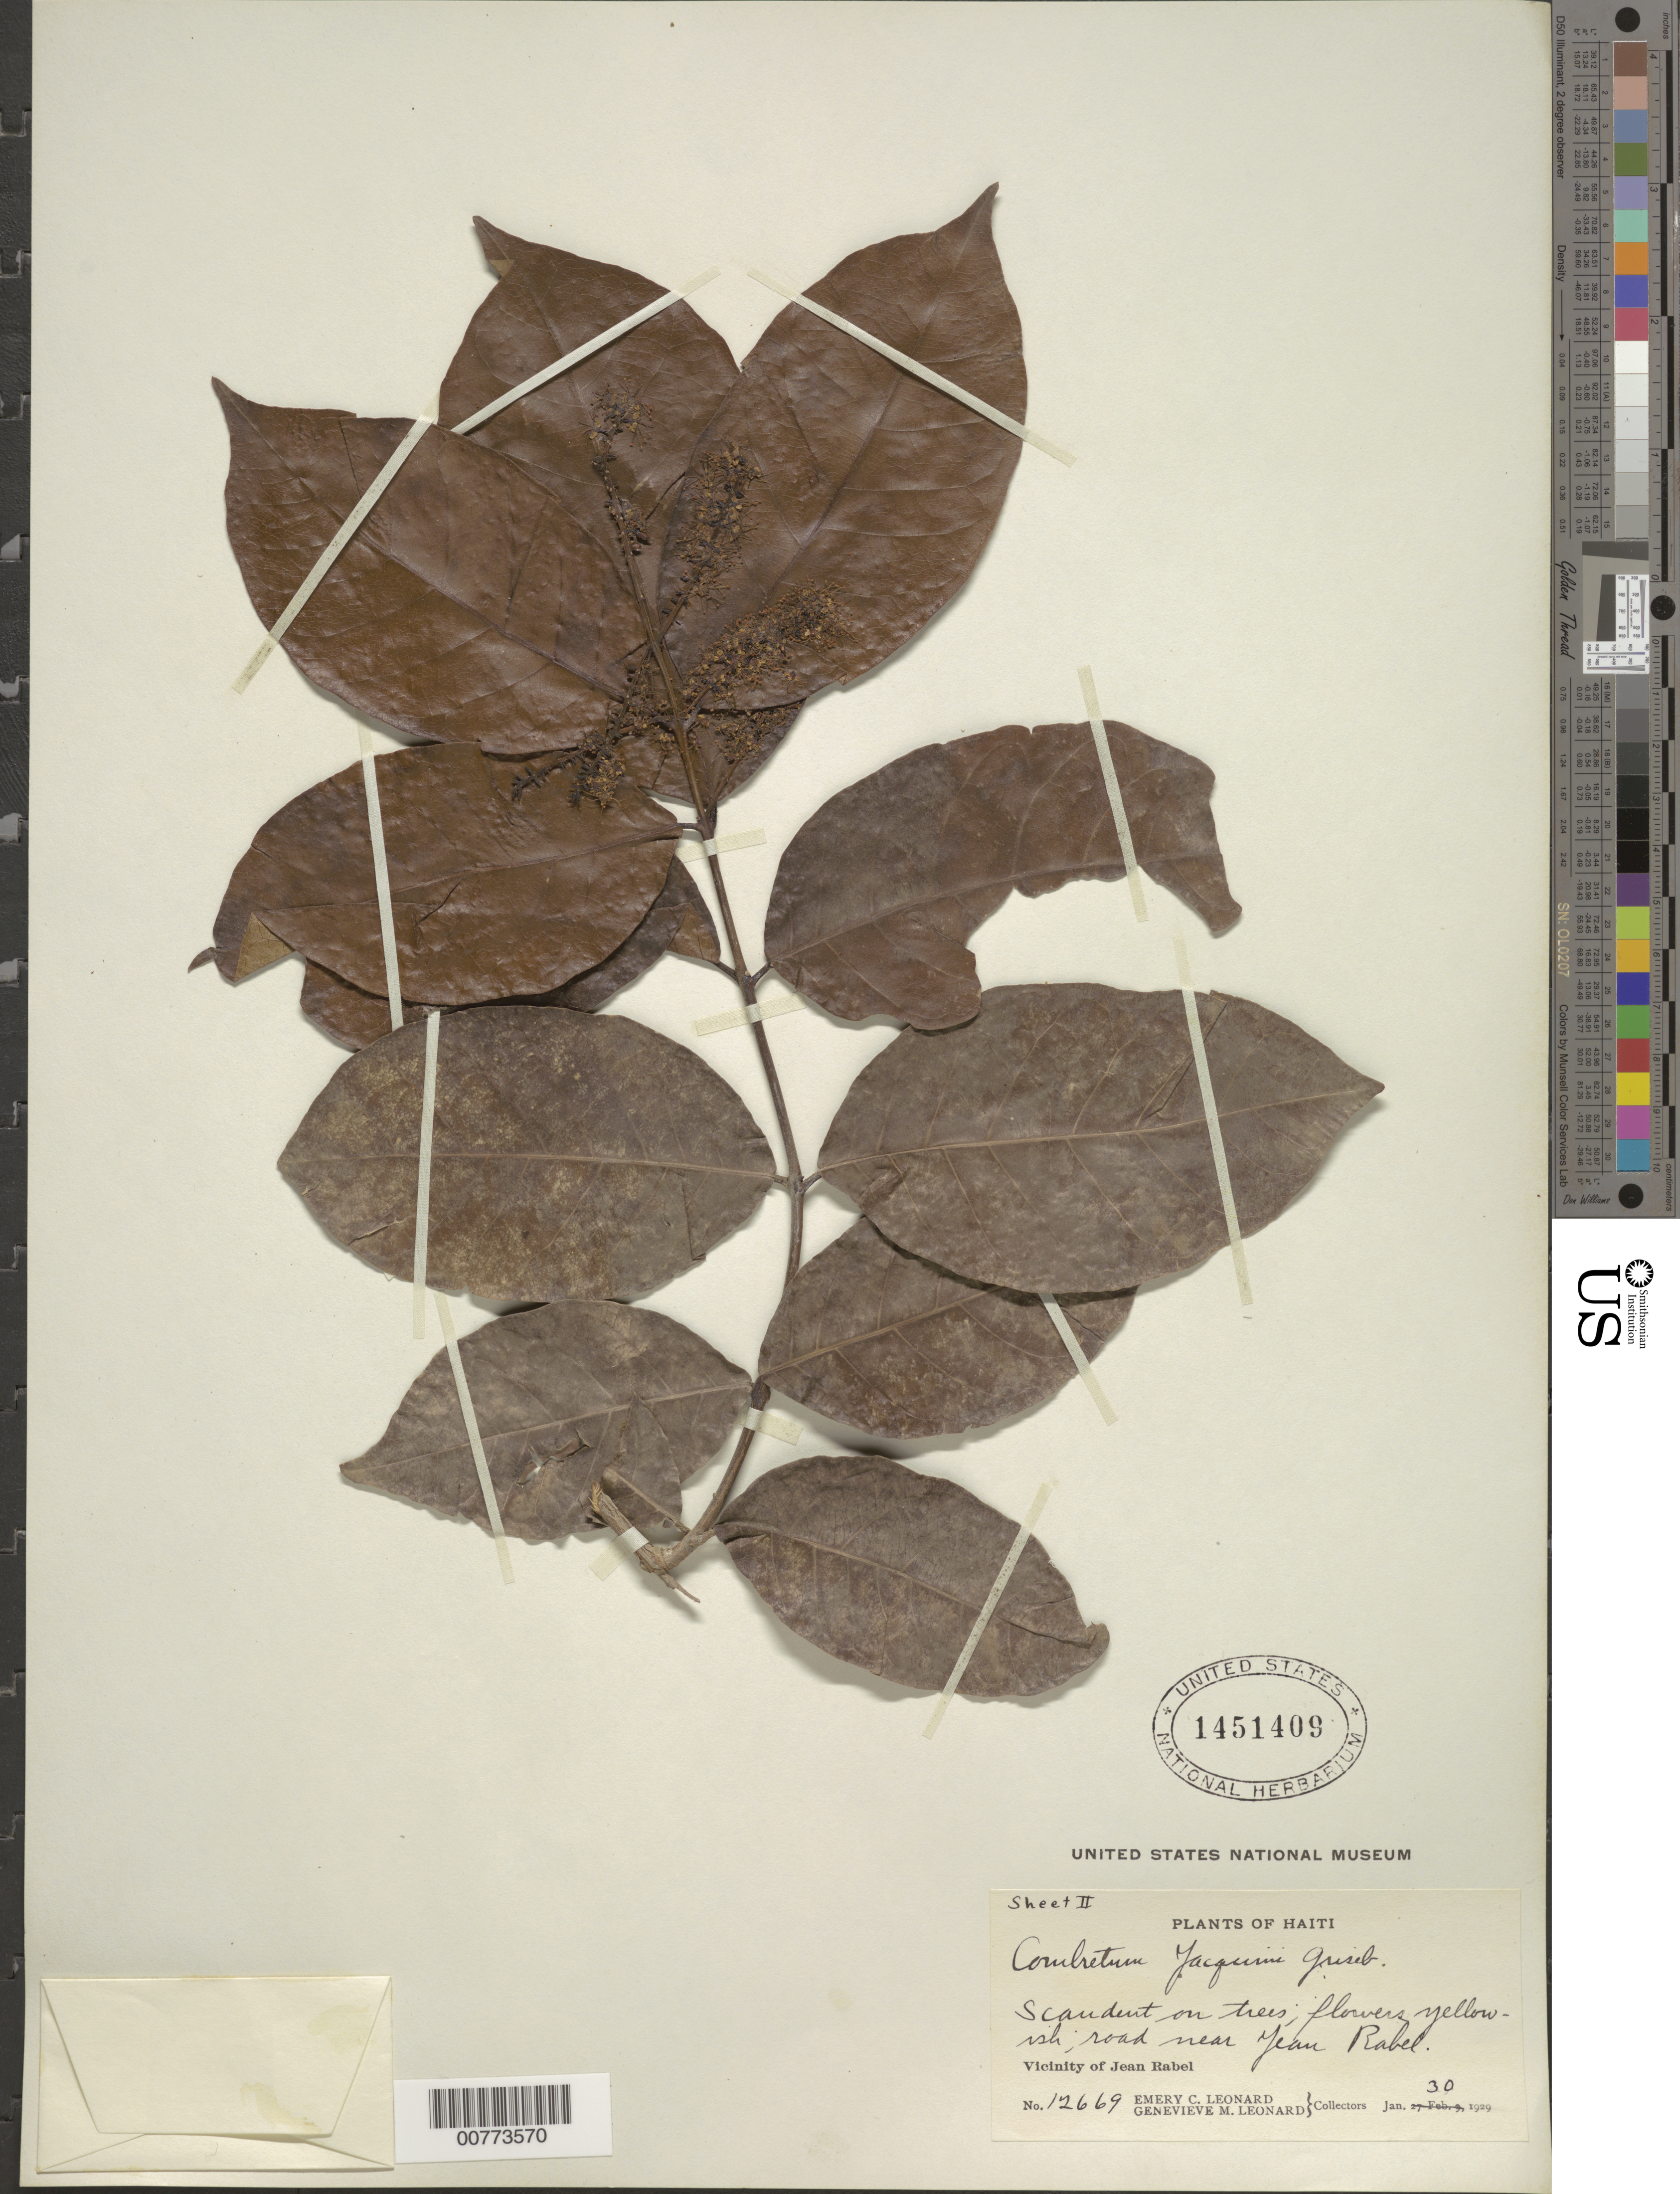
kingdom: Plantae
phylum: Tracheophyta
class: Magnoliopsida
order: Myrtales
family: Combretaceae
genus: Combretum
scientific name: Combretum laxum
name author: Jacq.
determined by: Liogier, Alain H.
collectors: E. C. Leonard & G. M. Leonard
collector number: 12669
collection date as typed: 30 Jan 1929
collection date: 1929-01-30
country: Haiti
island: Hispaniola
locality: Vicinity of Jean Rabel, road near Jean Rabel.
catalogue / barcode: US 1451409